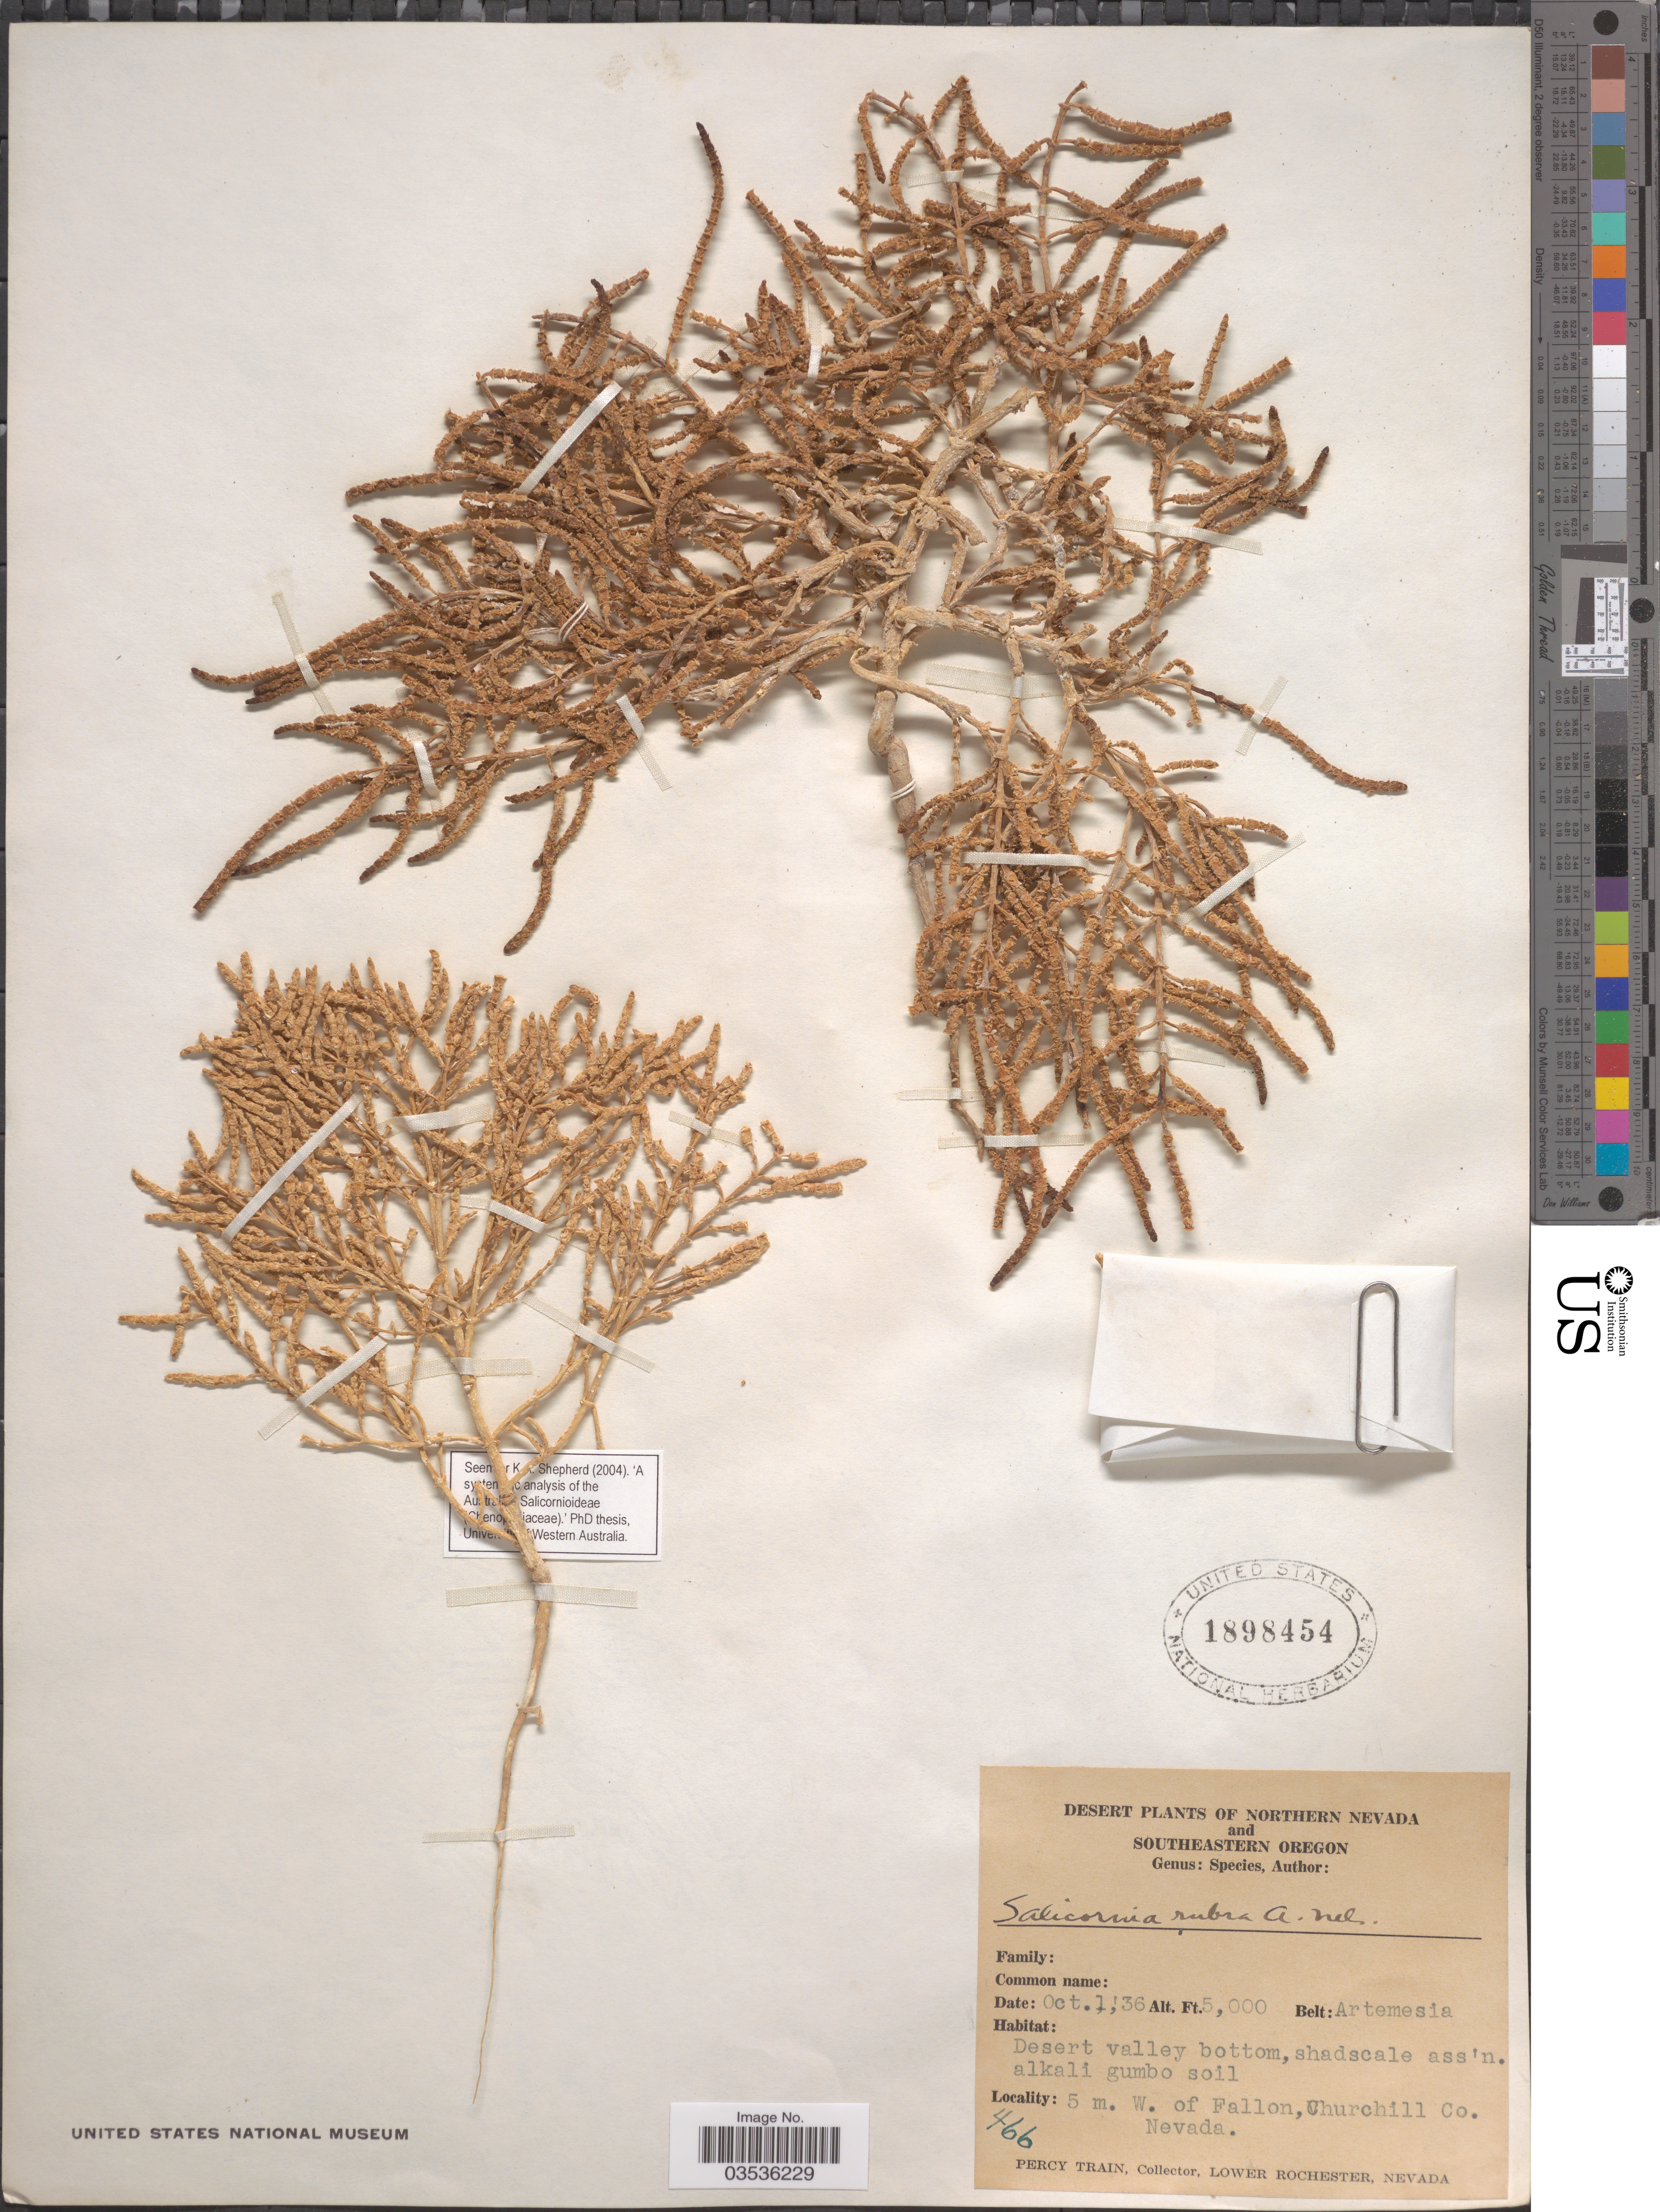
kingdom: Plantae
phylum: Tracheophyta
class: Magnoliopsida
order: Caryophyllales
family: Amaranthaceae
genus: Salicornia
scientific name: Salicornia rubra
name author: A. Nelson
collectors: P. Train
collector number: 466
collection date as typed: Transcribed d/m/y: 1/10/36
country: United States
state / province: Nevada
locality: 5 m. W. of Fallon, Churchill Co.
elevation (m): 1524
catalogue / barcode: US 1898454